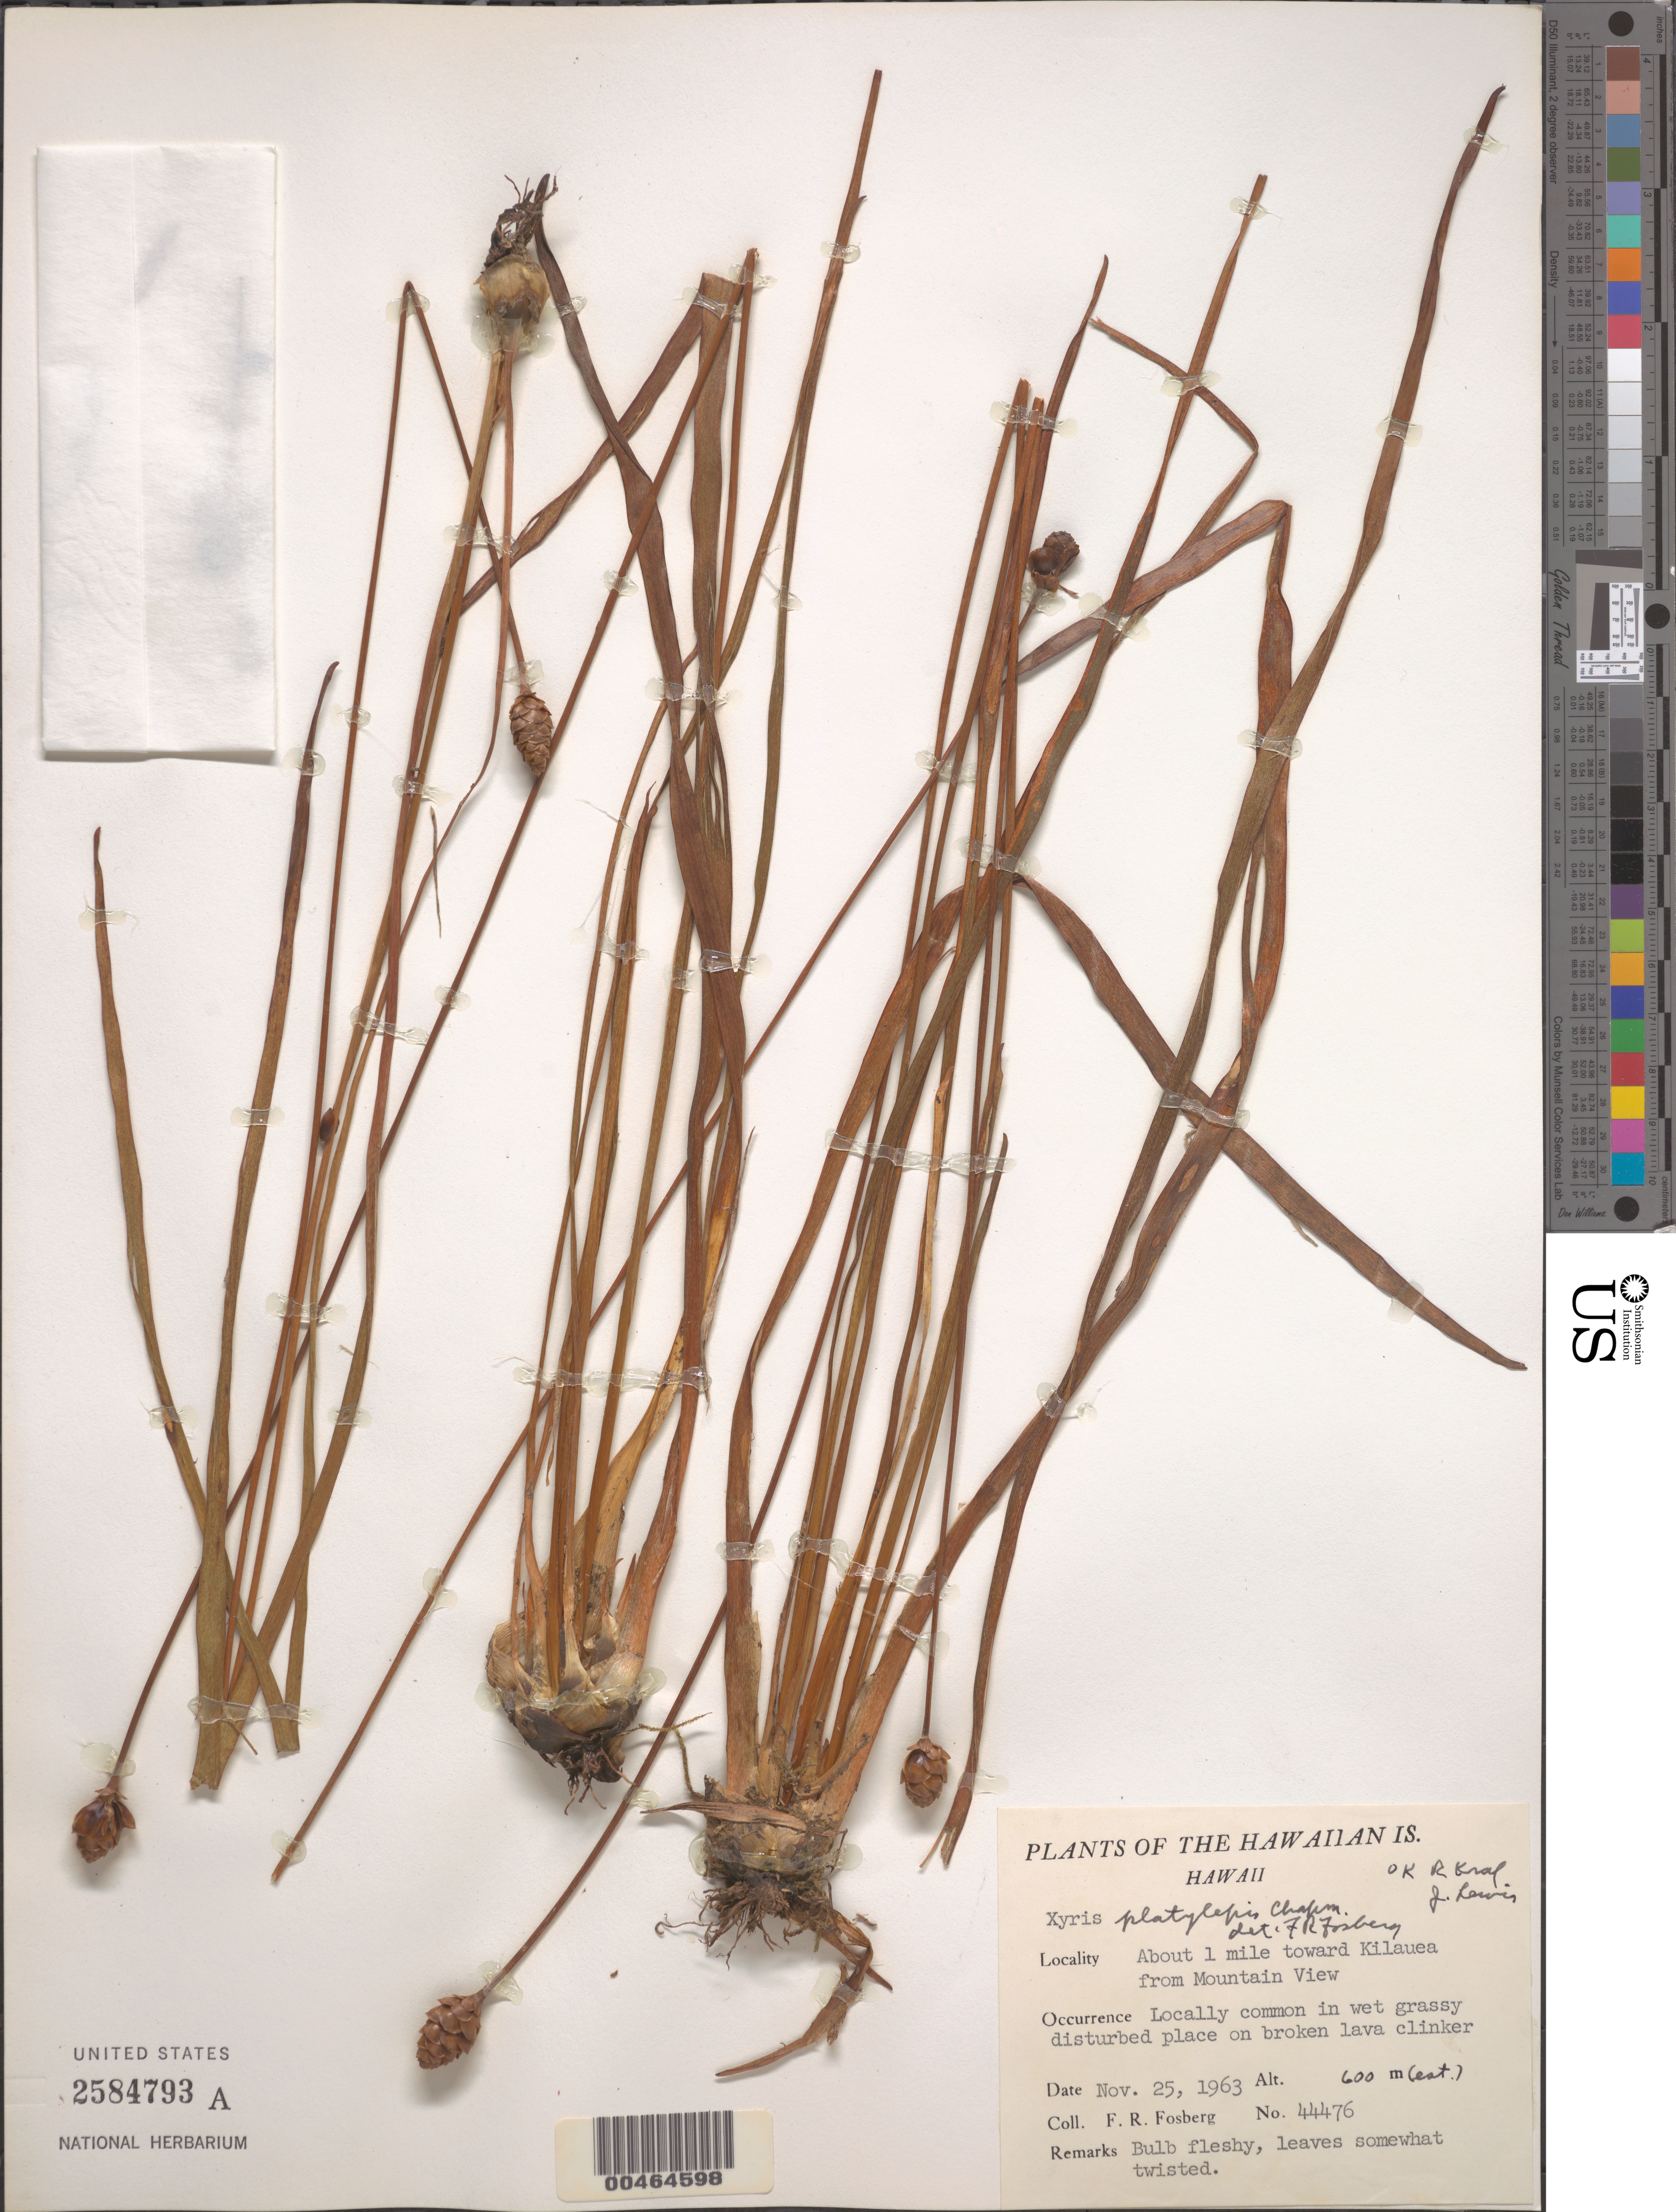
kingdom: Plantae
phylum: Tracheophyta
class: Liliopsida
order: Poales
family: Xyridaceae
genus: Xyris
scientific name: Xyris platylepis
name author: Chapm.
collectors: F. R. Fosberg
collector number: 44476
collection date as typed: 25 Nov 1963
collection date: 1963-11-25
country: United States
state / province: Hawaii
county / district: Hawaii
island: Hawaii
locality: About 1 mi toward Kilauea from Mountain View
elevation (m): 600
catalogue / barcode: US 2584793A